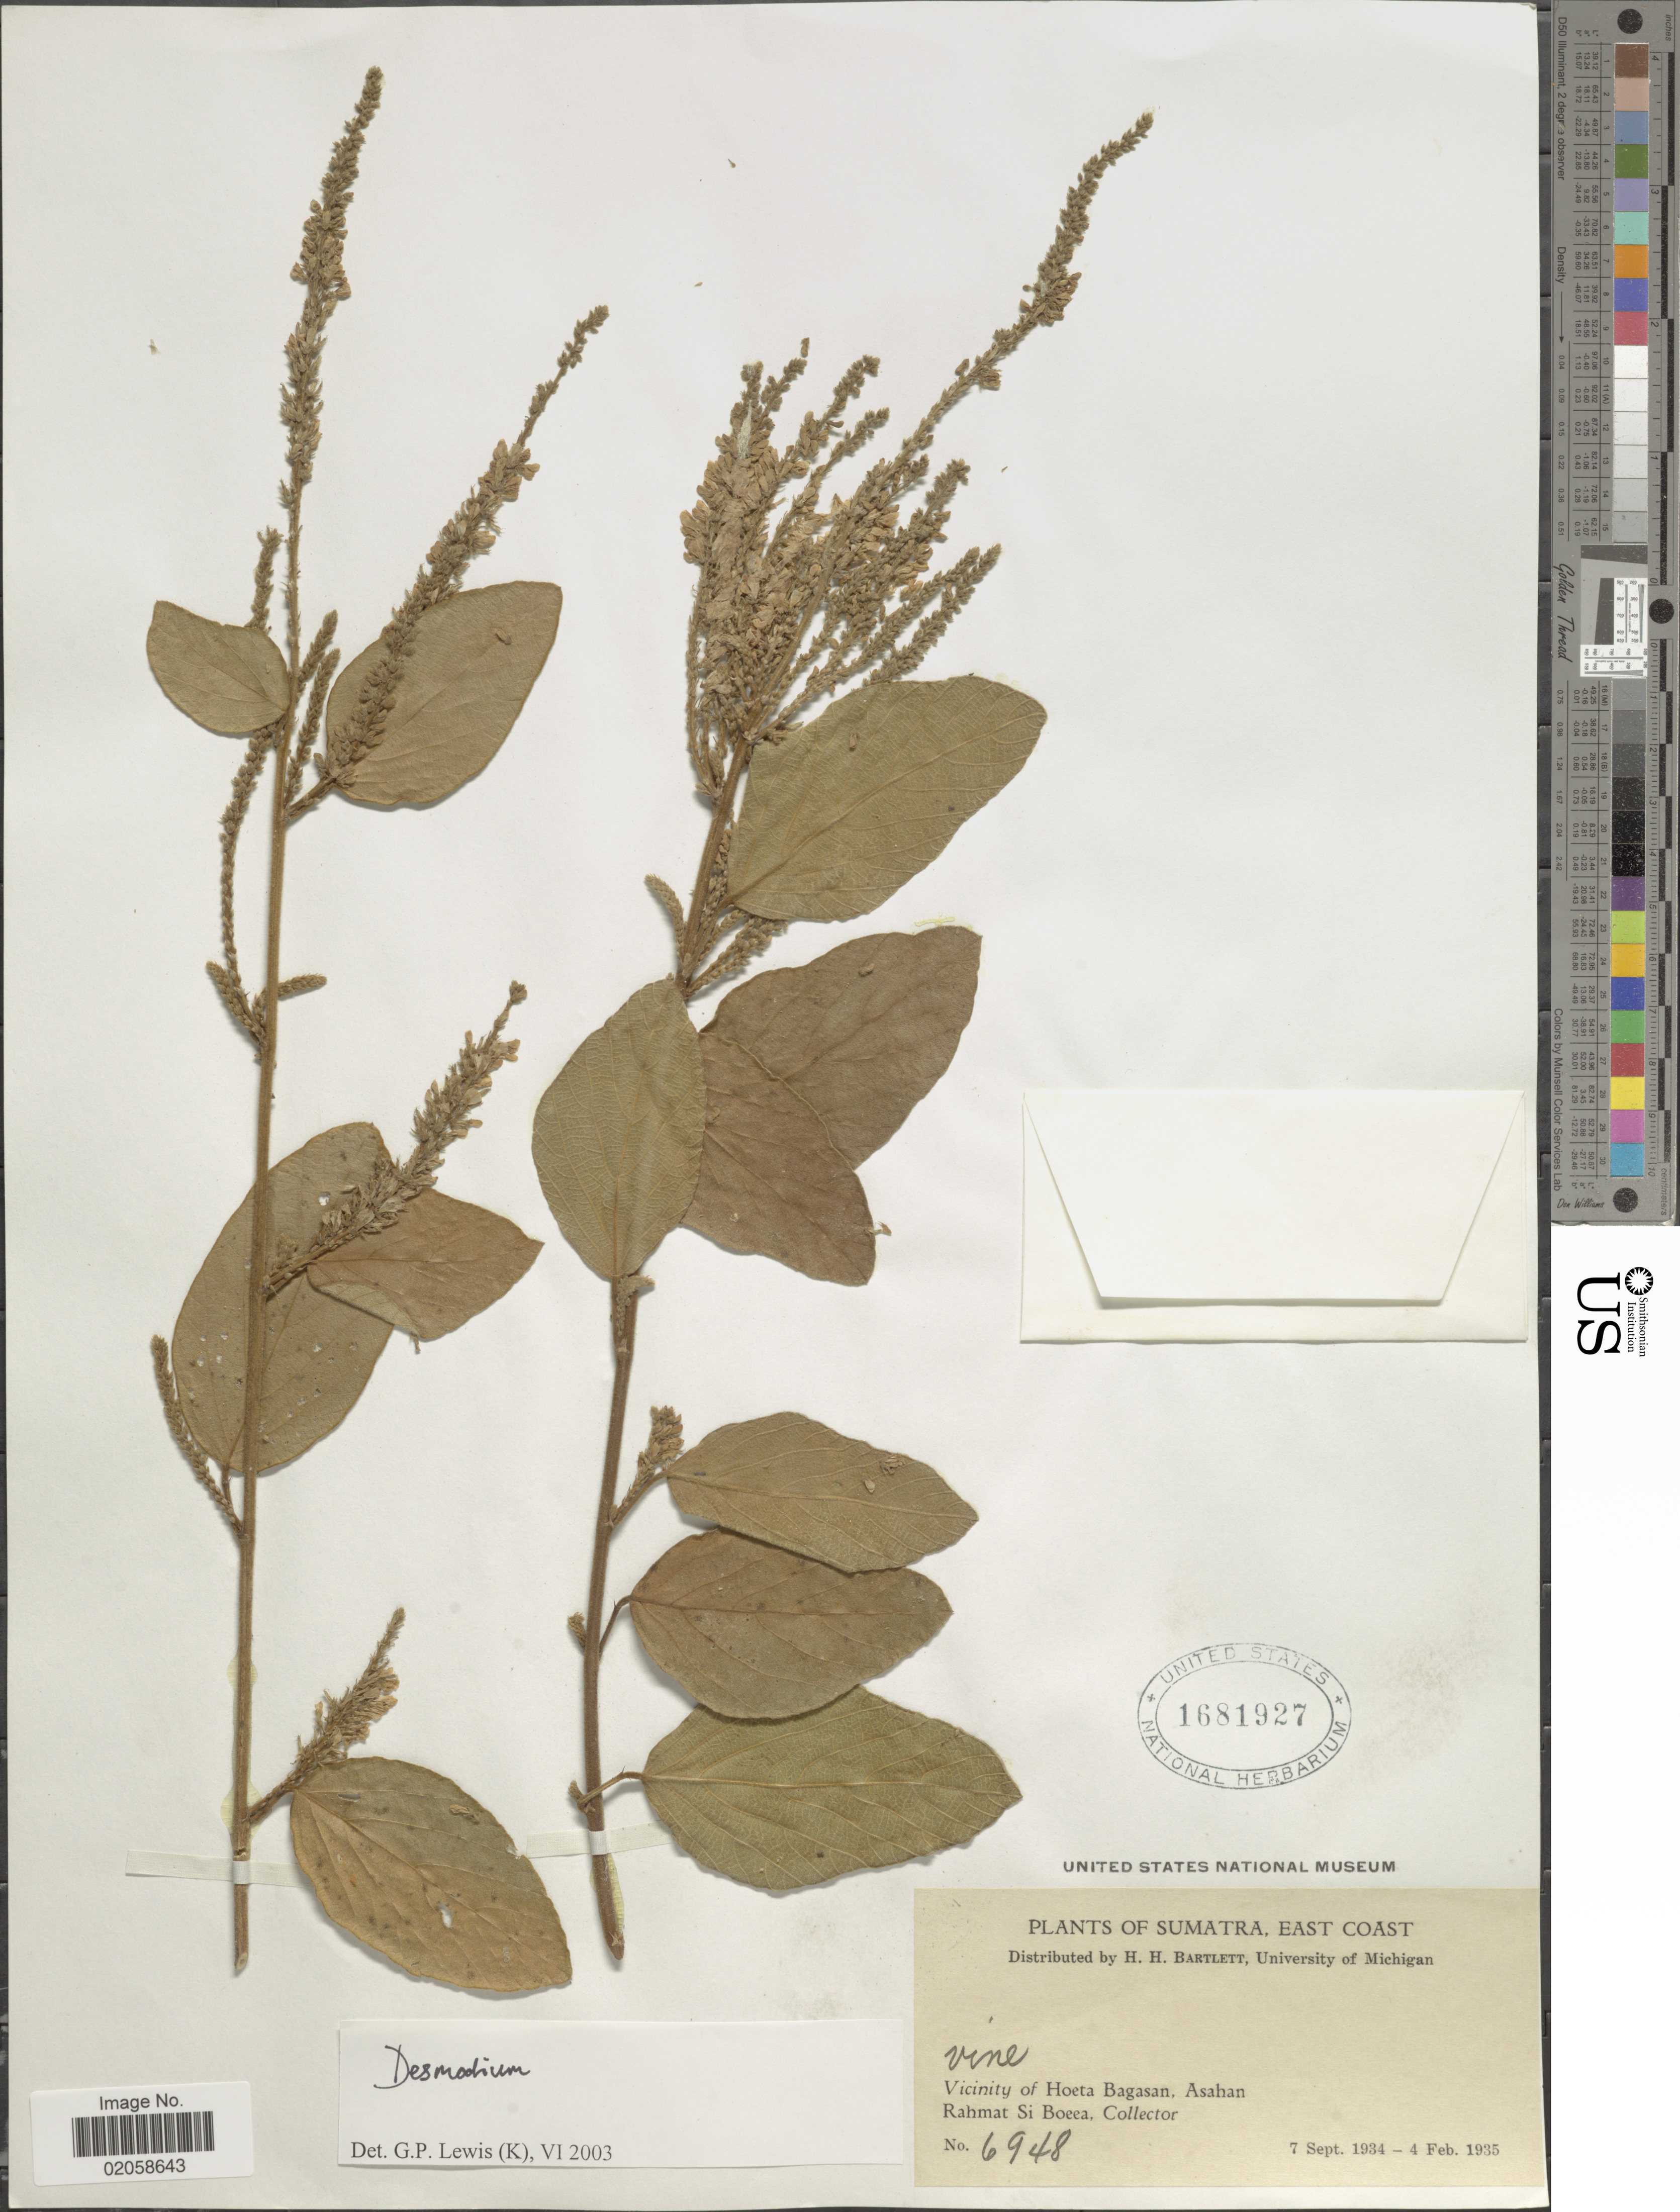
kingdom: Plantae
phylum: Tracheophyta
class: Magnoliopsida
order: Fabales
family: Fabaceae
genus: Polhillides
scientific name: Polhillides velutina subsp. velutina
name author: (Willd.) H. Ohashi & K. Ohashi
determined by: Strong, Mark T., (BOT), Smithsonian Institution - National Museum of Natural History (UNITED STATES)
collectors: Rahmat Si Boeea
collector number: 6948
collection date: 1934-09-07/1935-02-04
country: Indonesia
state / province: Sumatra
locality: Sumatra, East Coast. Vicinity of Hoeta Bagasan, Asahan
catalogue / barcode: US 1681927